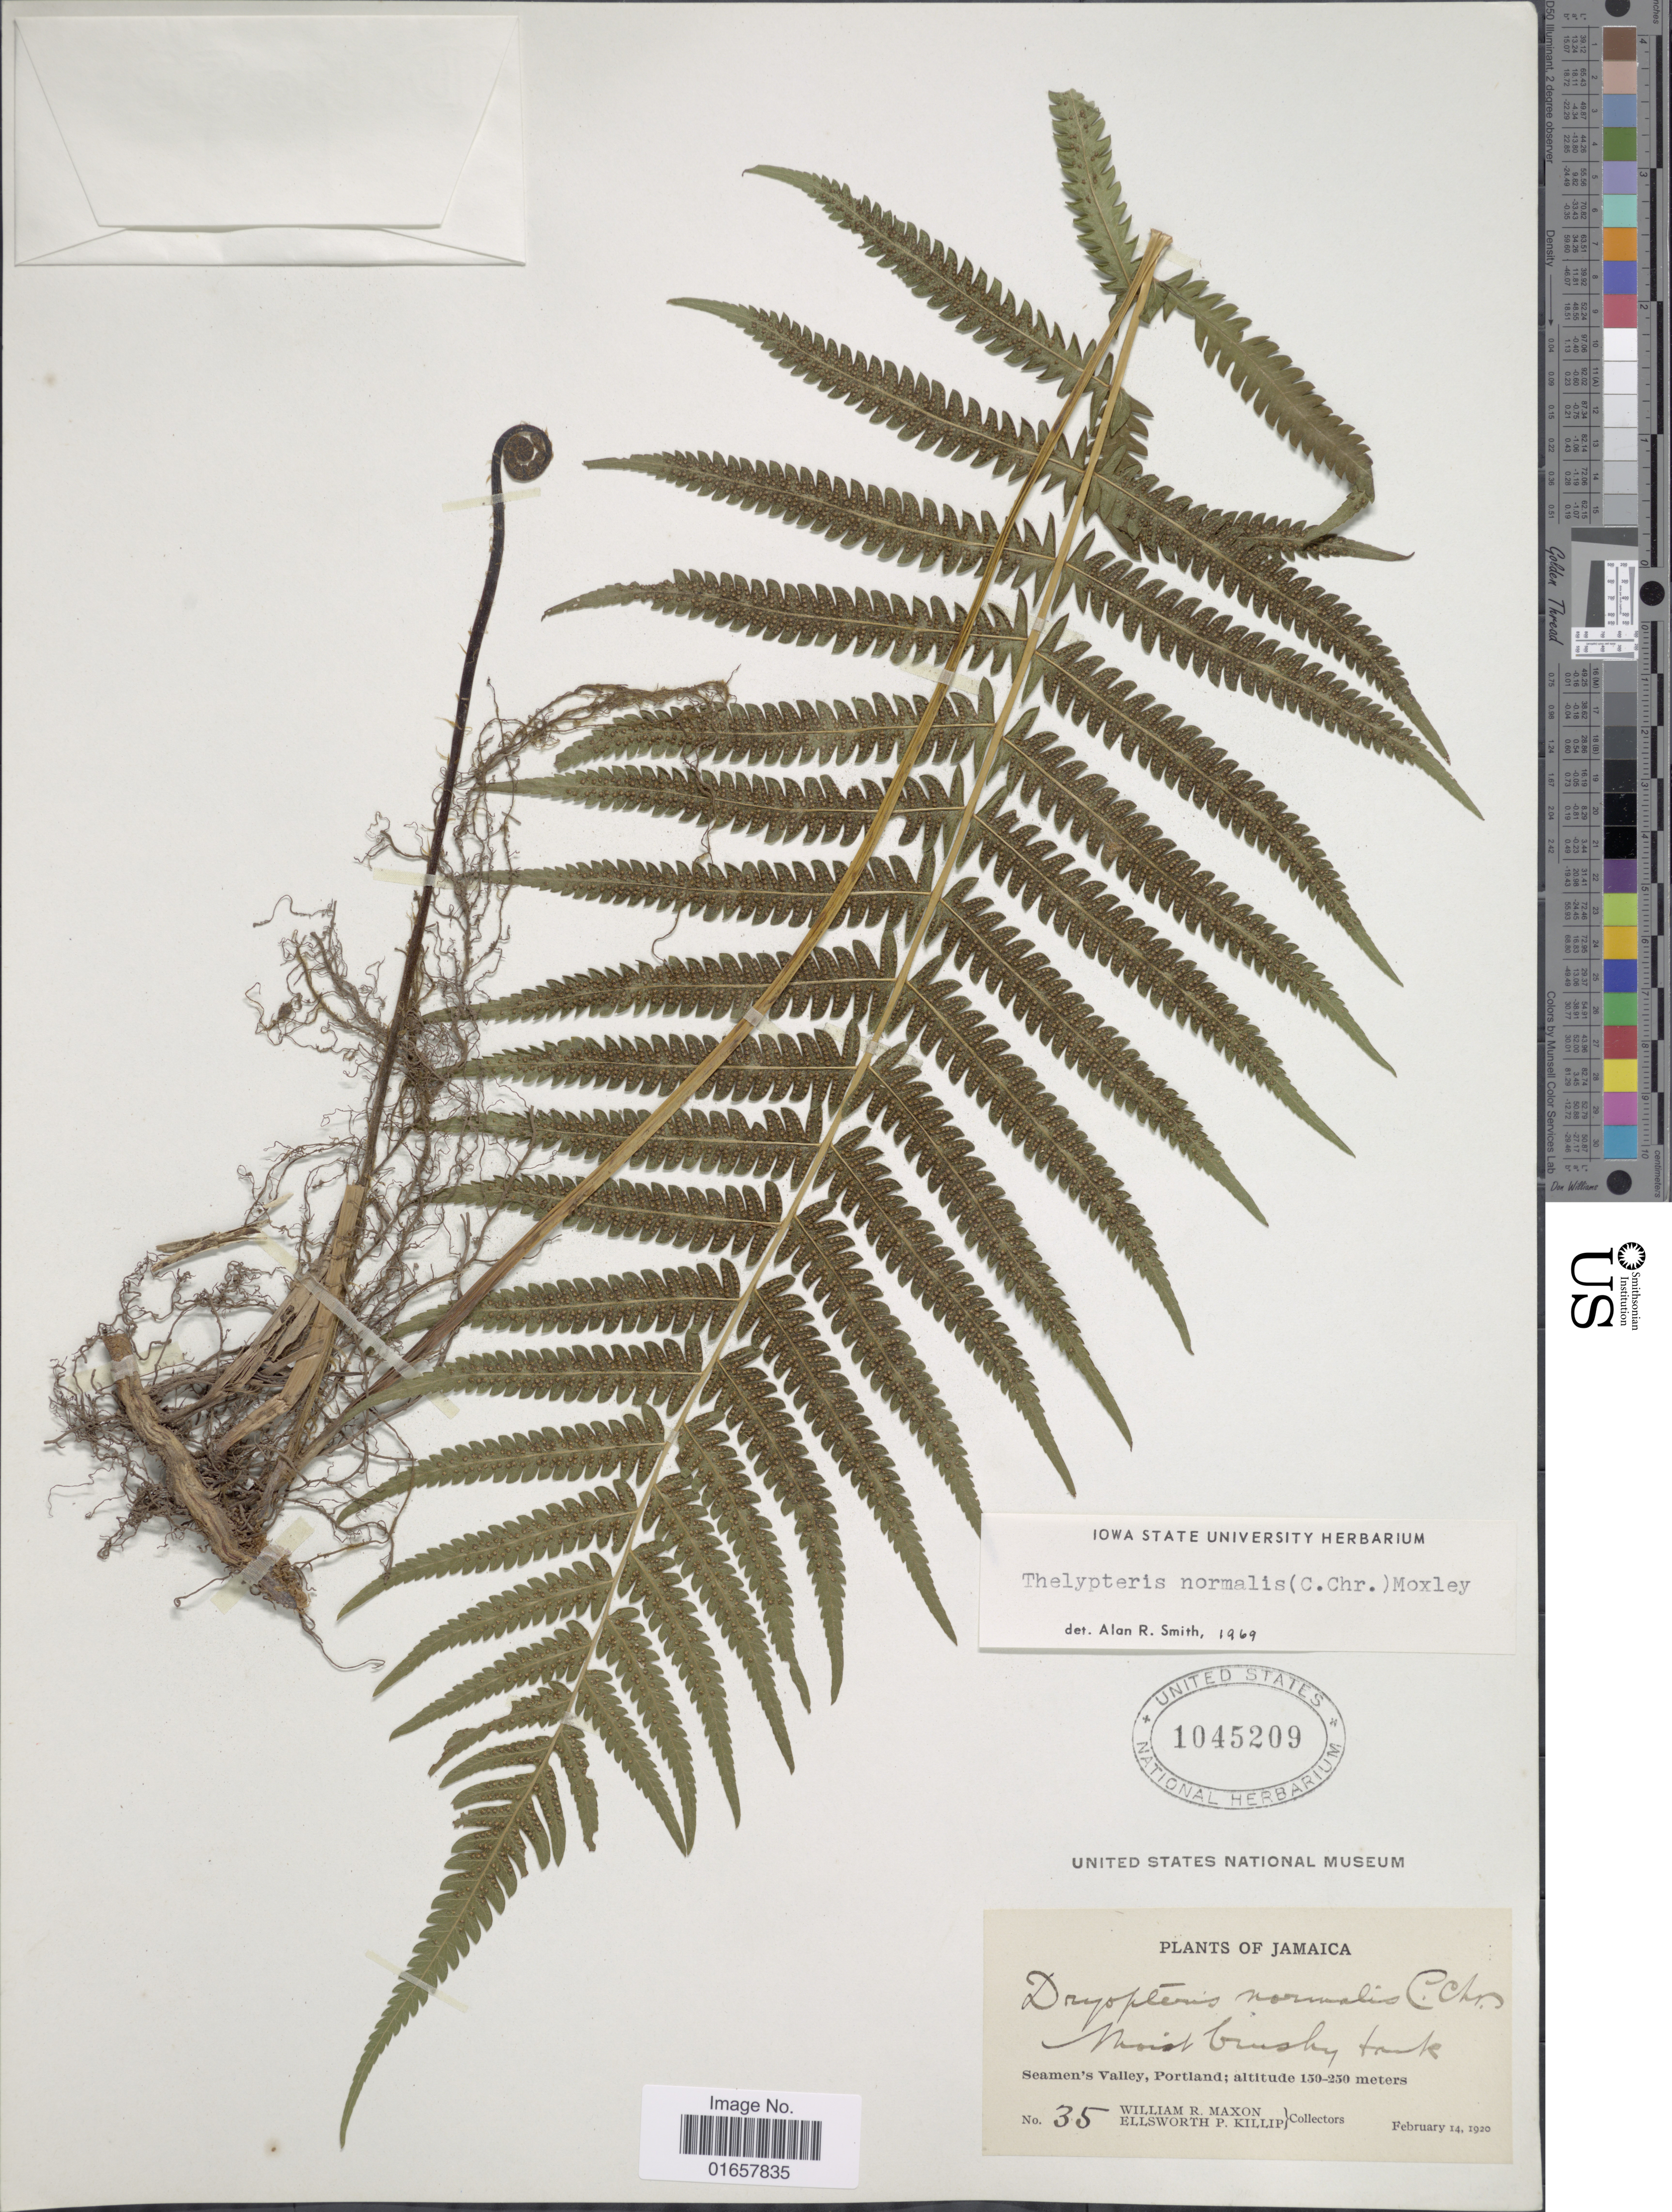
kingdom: Plantae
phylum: Tracheophyta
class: Polypodiopsida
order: Polypodiales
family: Thelypteridaceae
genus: Christella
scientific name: Christella kunthii comb. ined.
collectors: W. R. Maxon & E. P. Killip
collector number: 35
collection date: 1920-02-14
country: Jamaica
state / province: Portland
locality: Jamaica, Seamen's Valley, Portland.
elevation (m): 150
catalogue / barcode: US 1045209